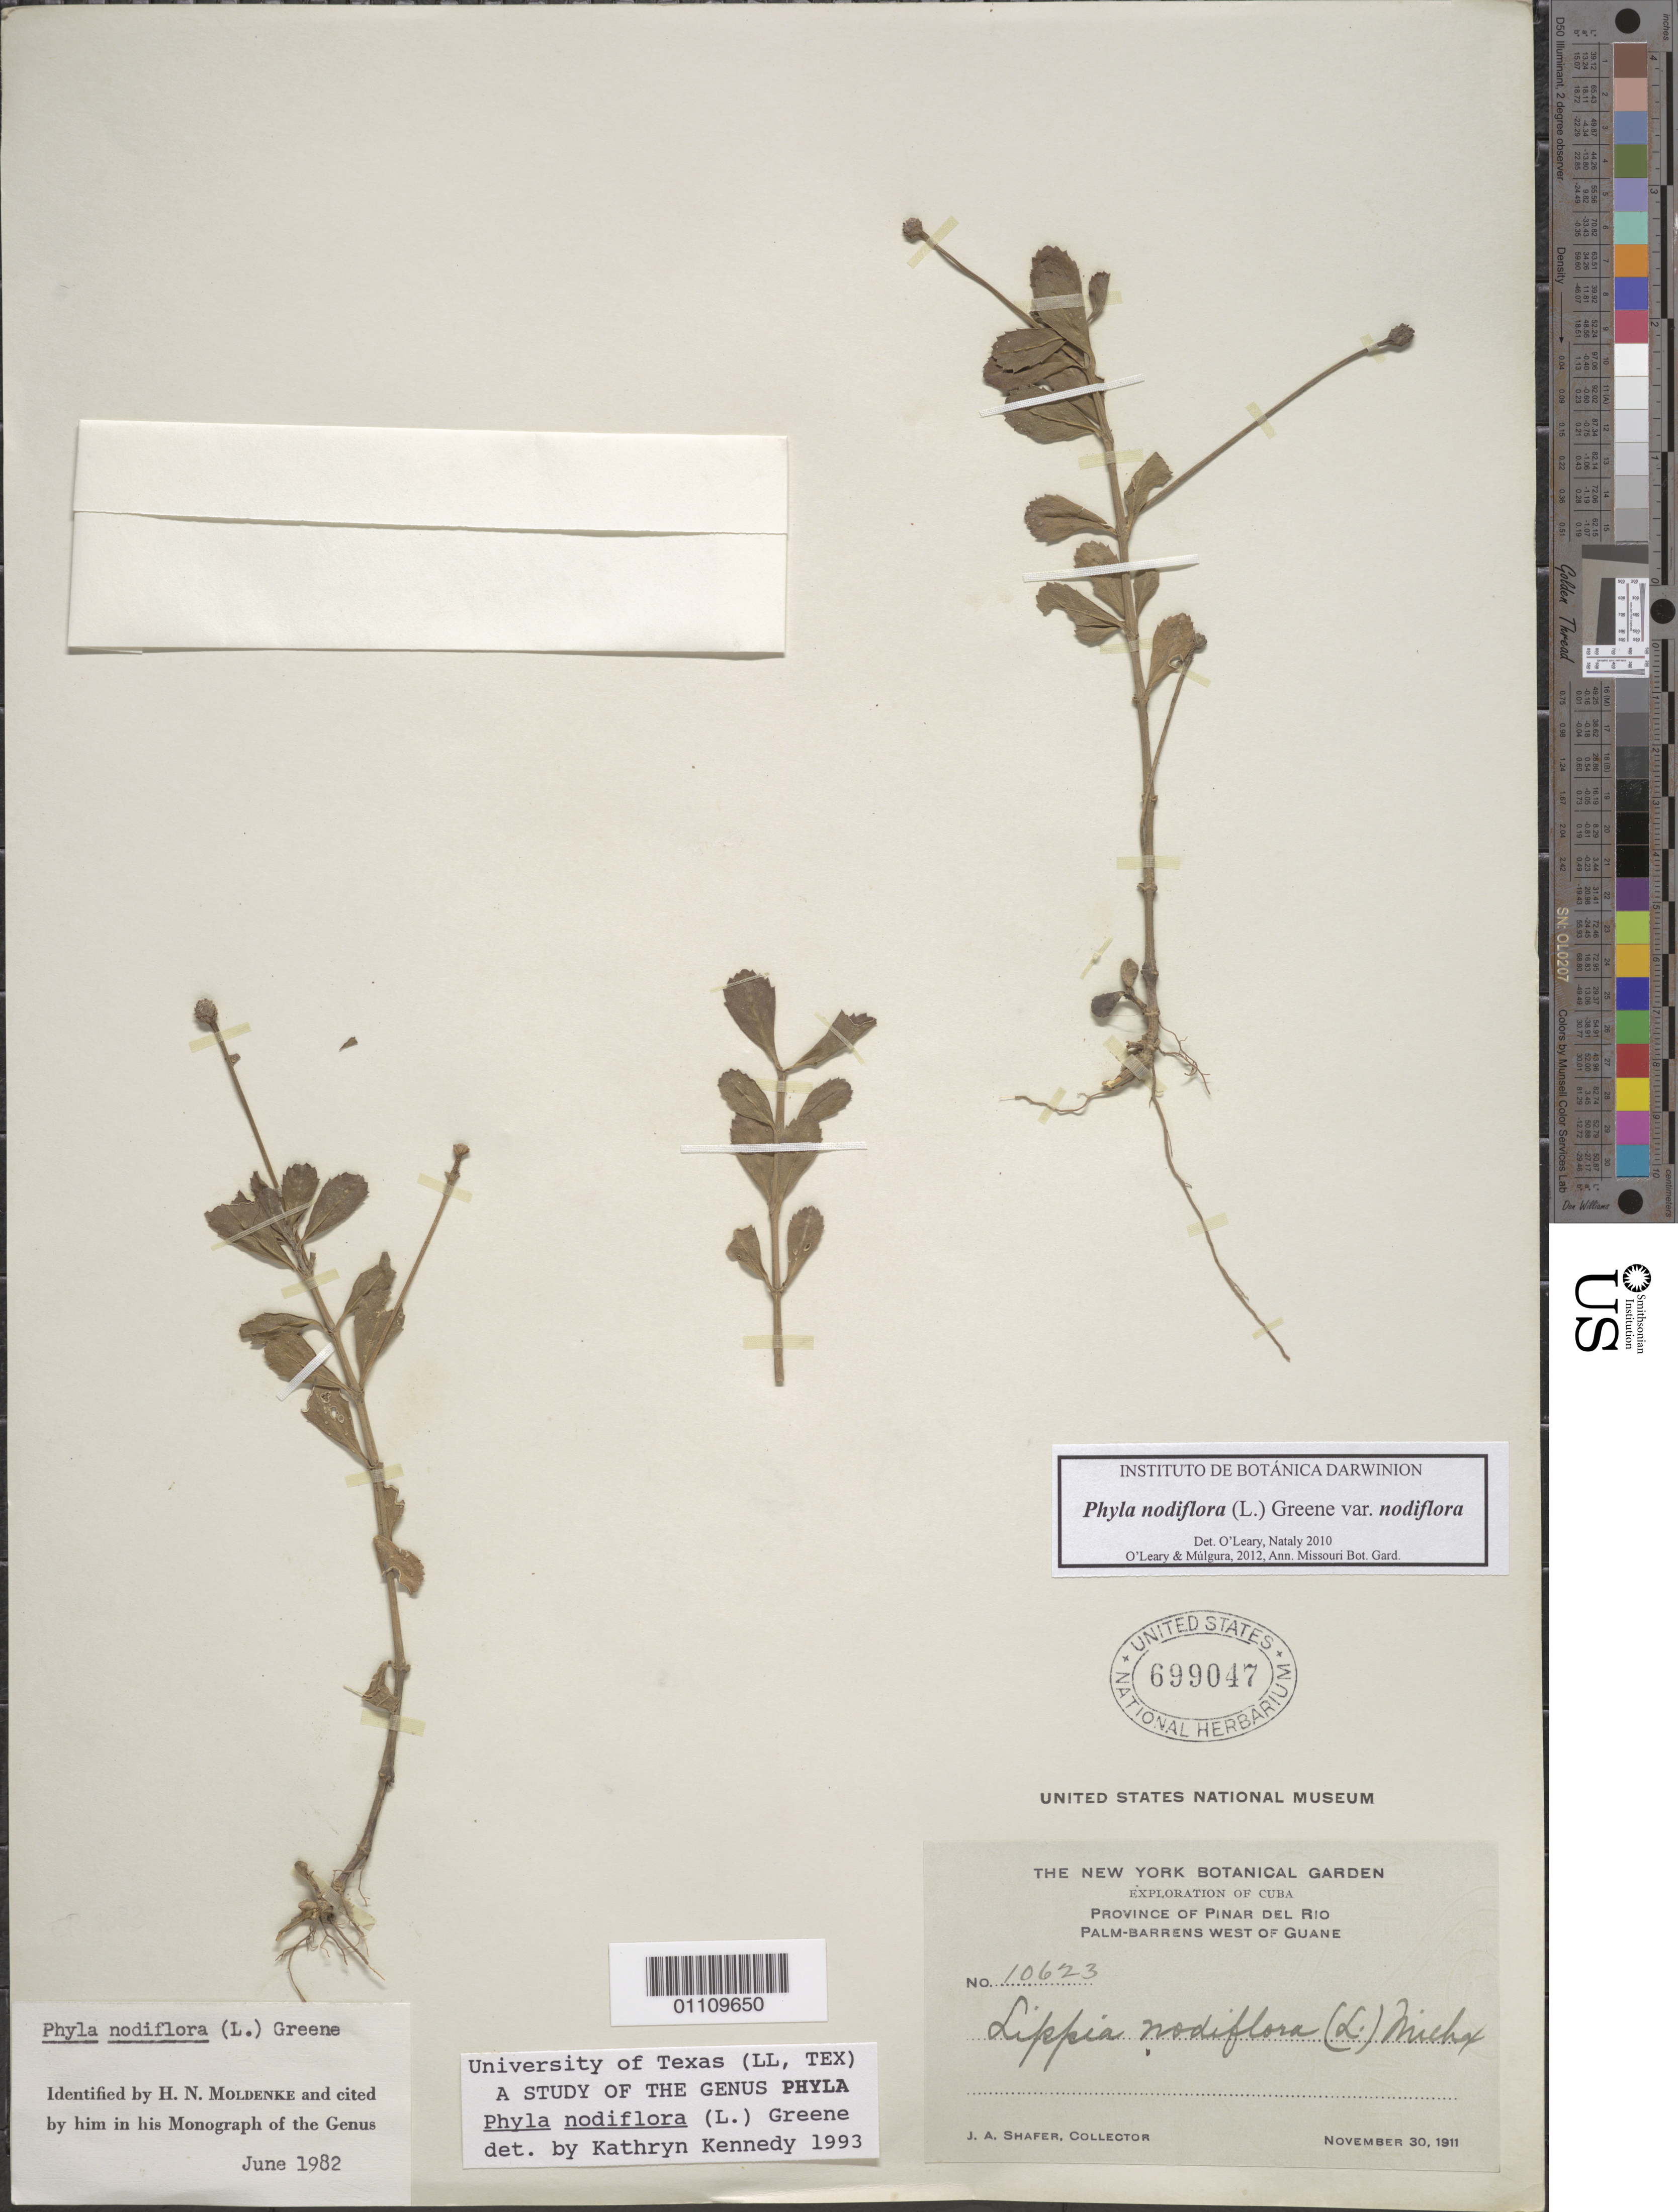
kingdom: Plantae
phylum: Tracheophyta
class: Magnoliopsida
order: Lamiales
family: Verbenaceae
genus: Phyla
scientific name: Phyla nodiflora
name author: (L.) Greene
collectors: J. A. Shafer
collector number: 10623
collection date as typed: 30 Nov 1911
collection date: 1911-11-30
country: Cuba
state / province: Pinar del Río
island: Cuba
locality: Guane, palm barrens W of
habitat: Palm barrens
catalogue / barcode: US 699047